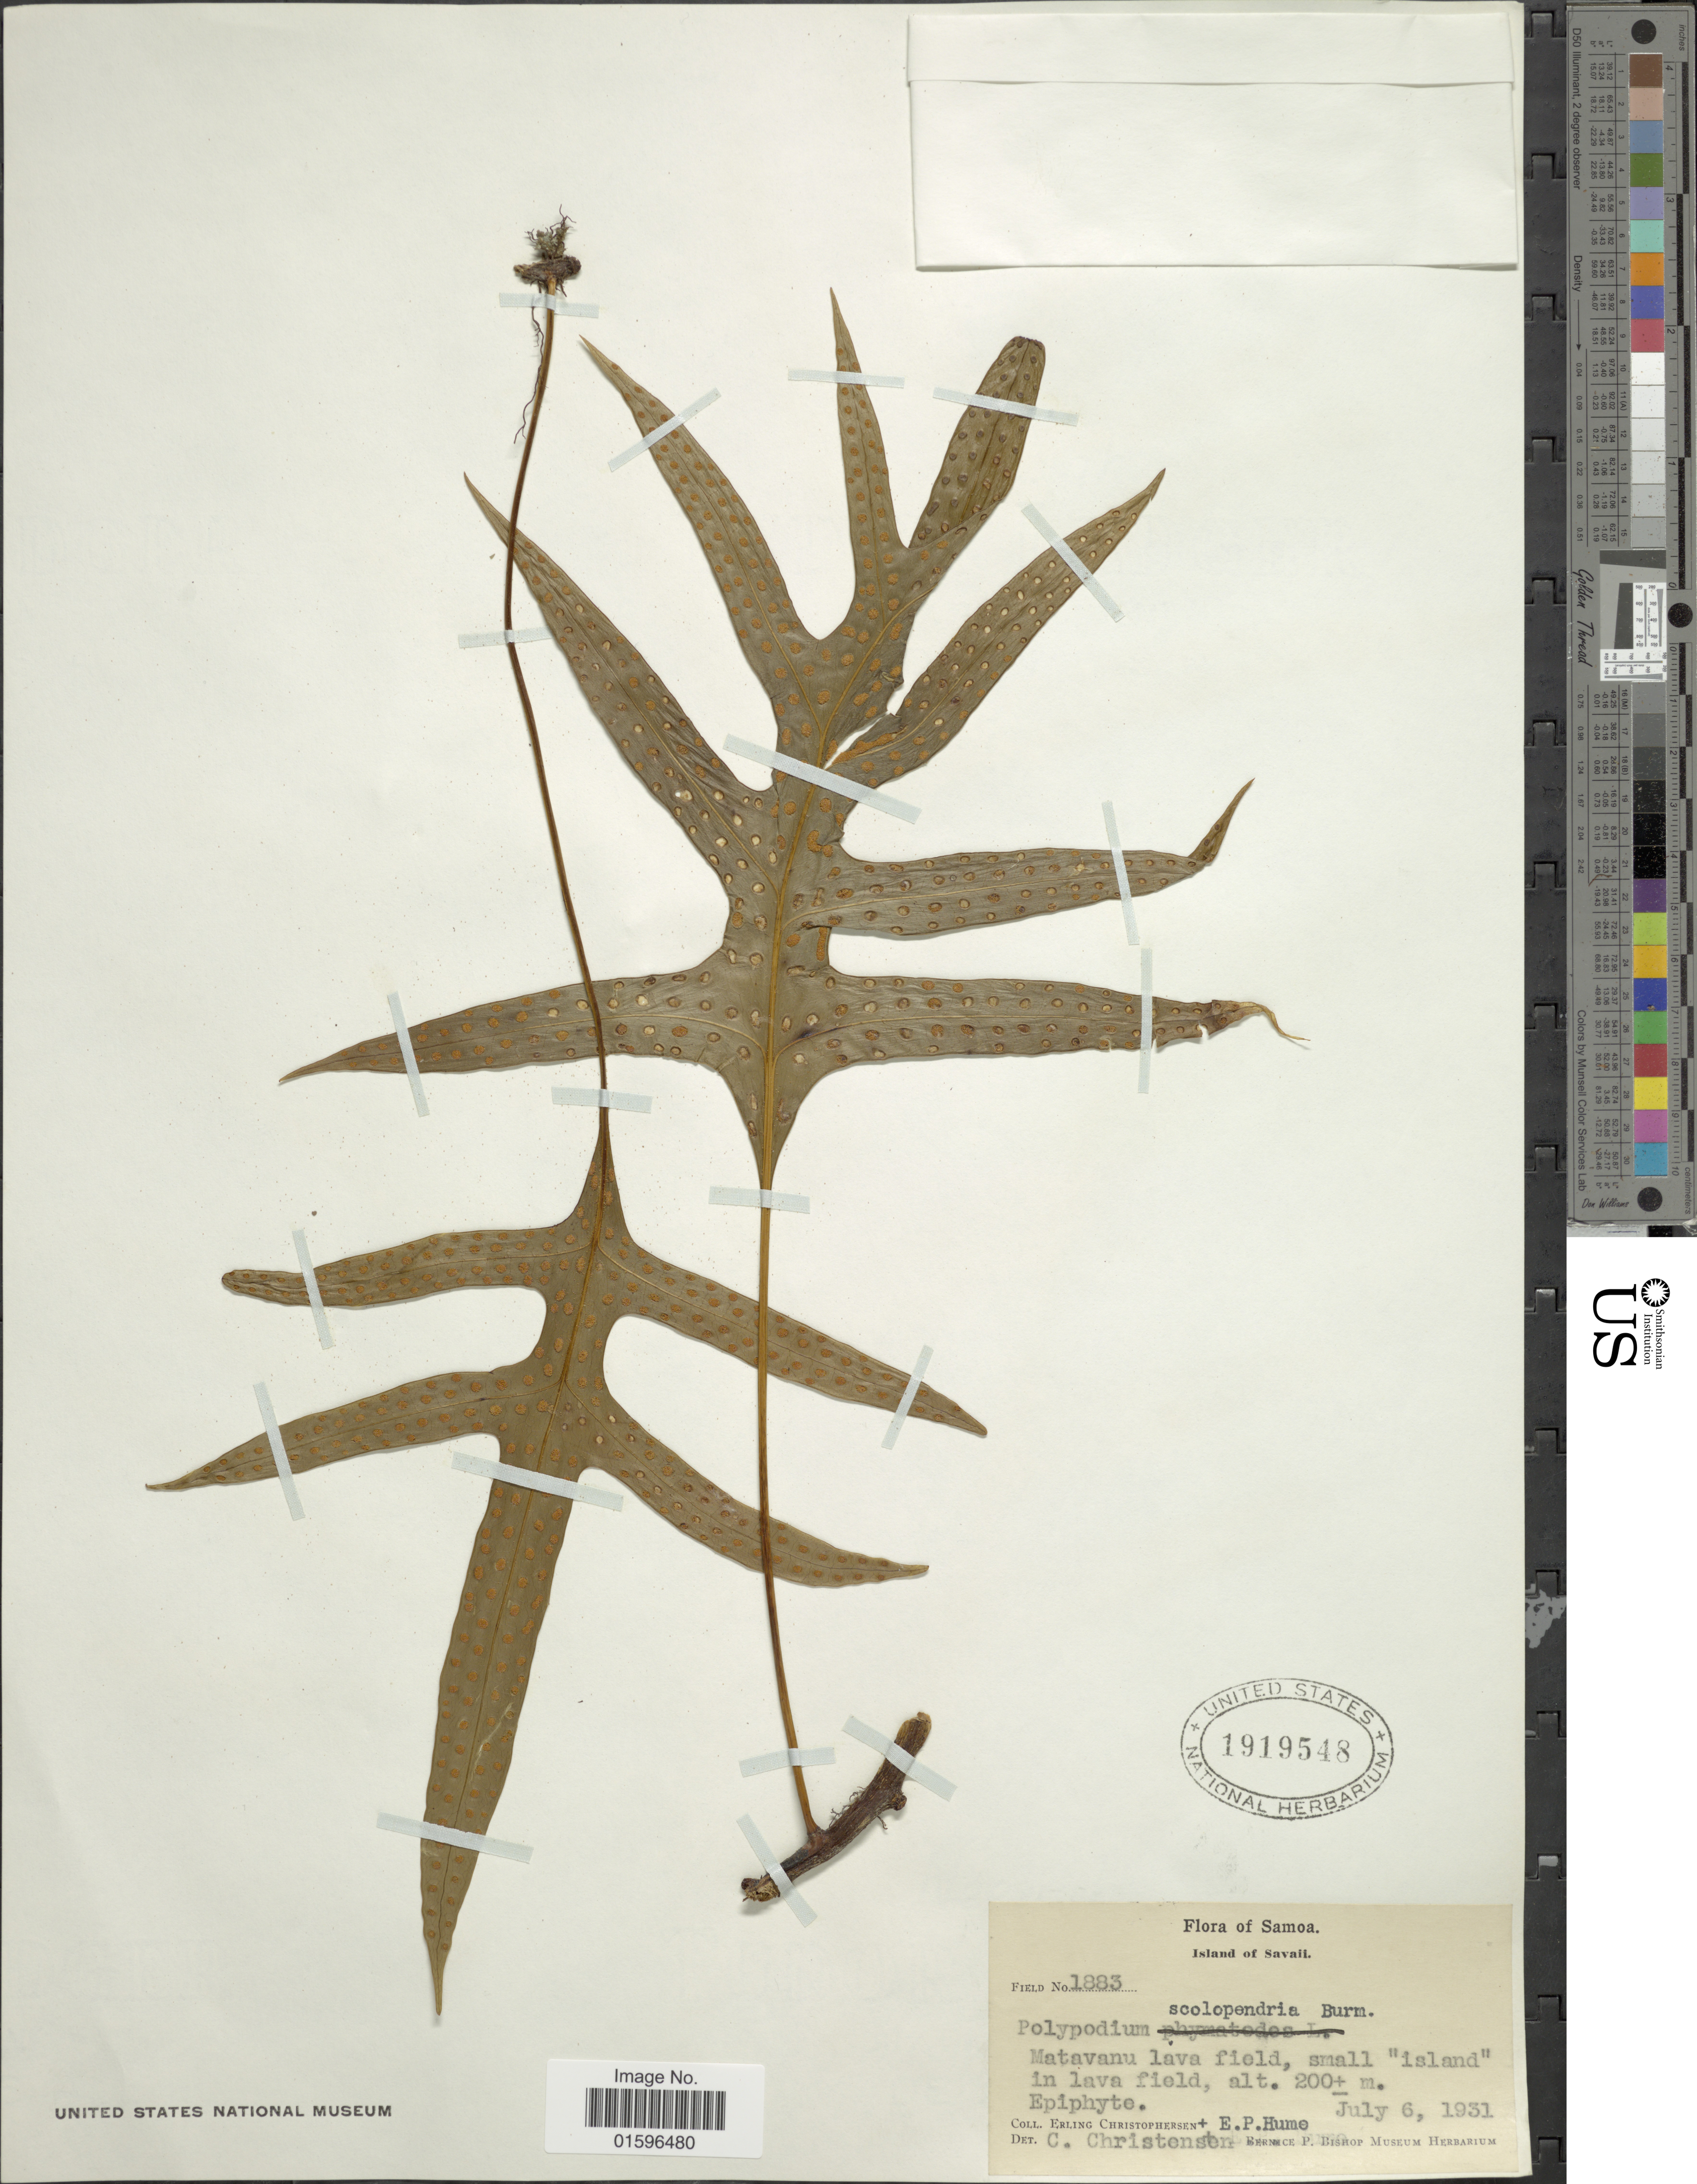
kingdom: Plantae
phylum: Tracheophyta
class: Polypodiopsida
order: Polypodiales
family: Polypodiaceae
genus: Polypodium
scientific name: Polypodium scolopendria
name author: Burm. f.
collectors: E. Christophersen & E. P. Hume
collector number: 1883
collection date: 1931-07-06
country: Samoa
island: Savai'i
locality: Samoa, Island of Savaii, Matavanu lava field, small "island" in lava field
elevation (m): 200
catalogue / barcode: US 1919548